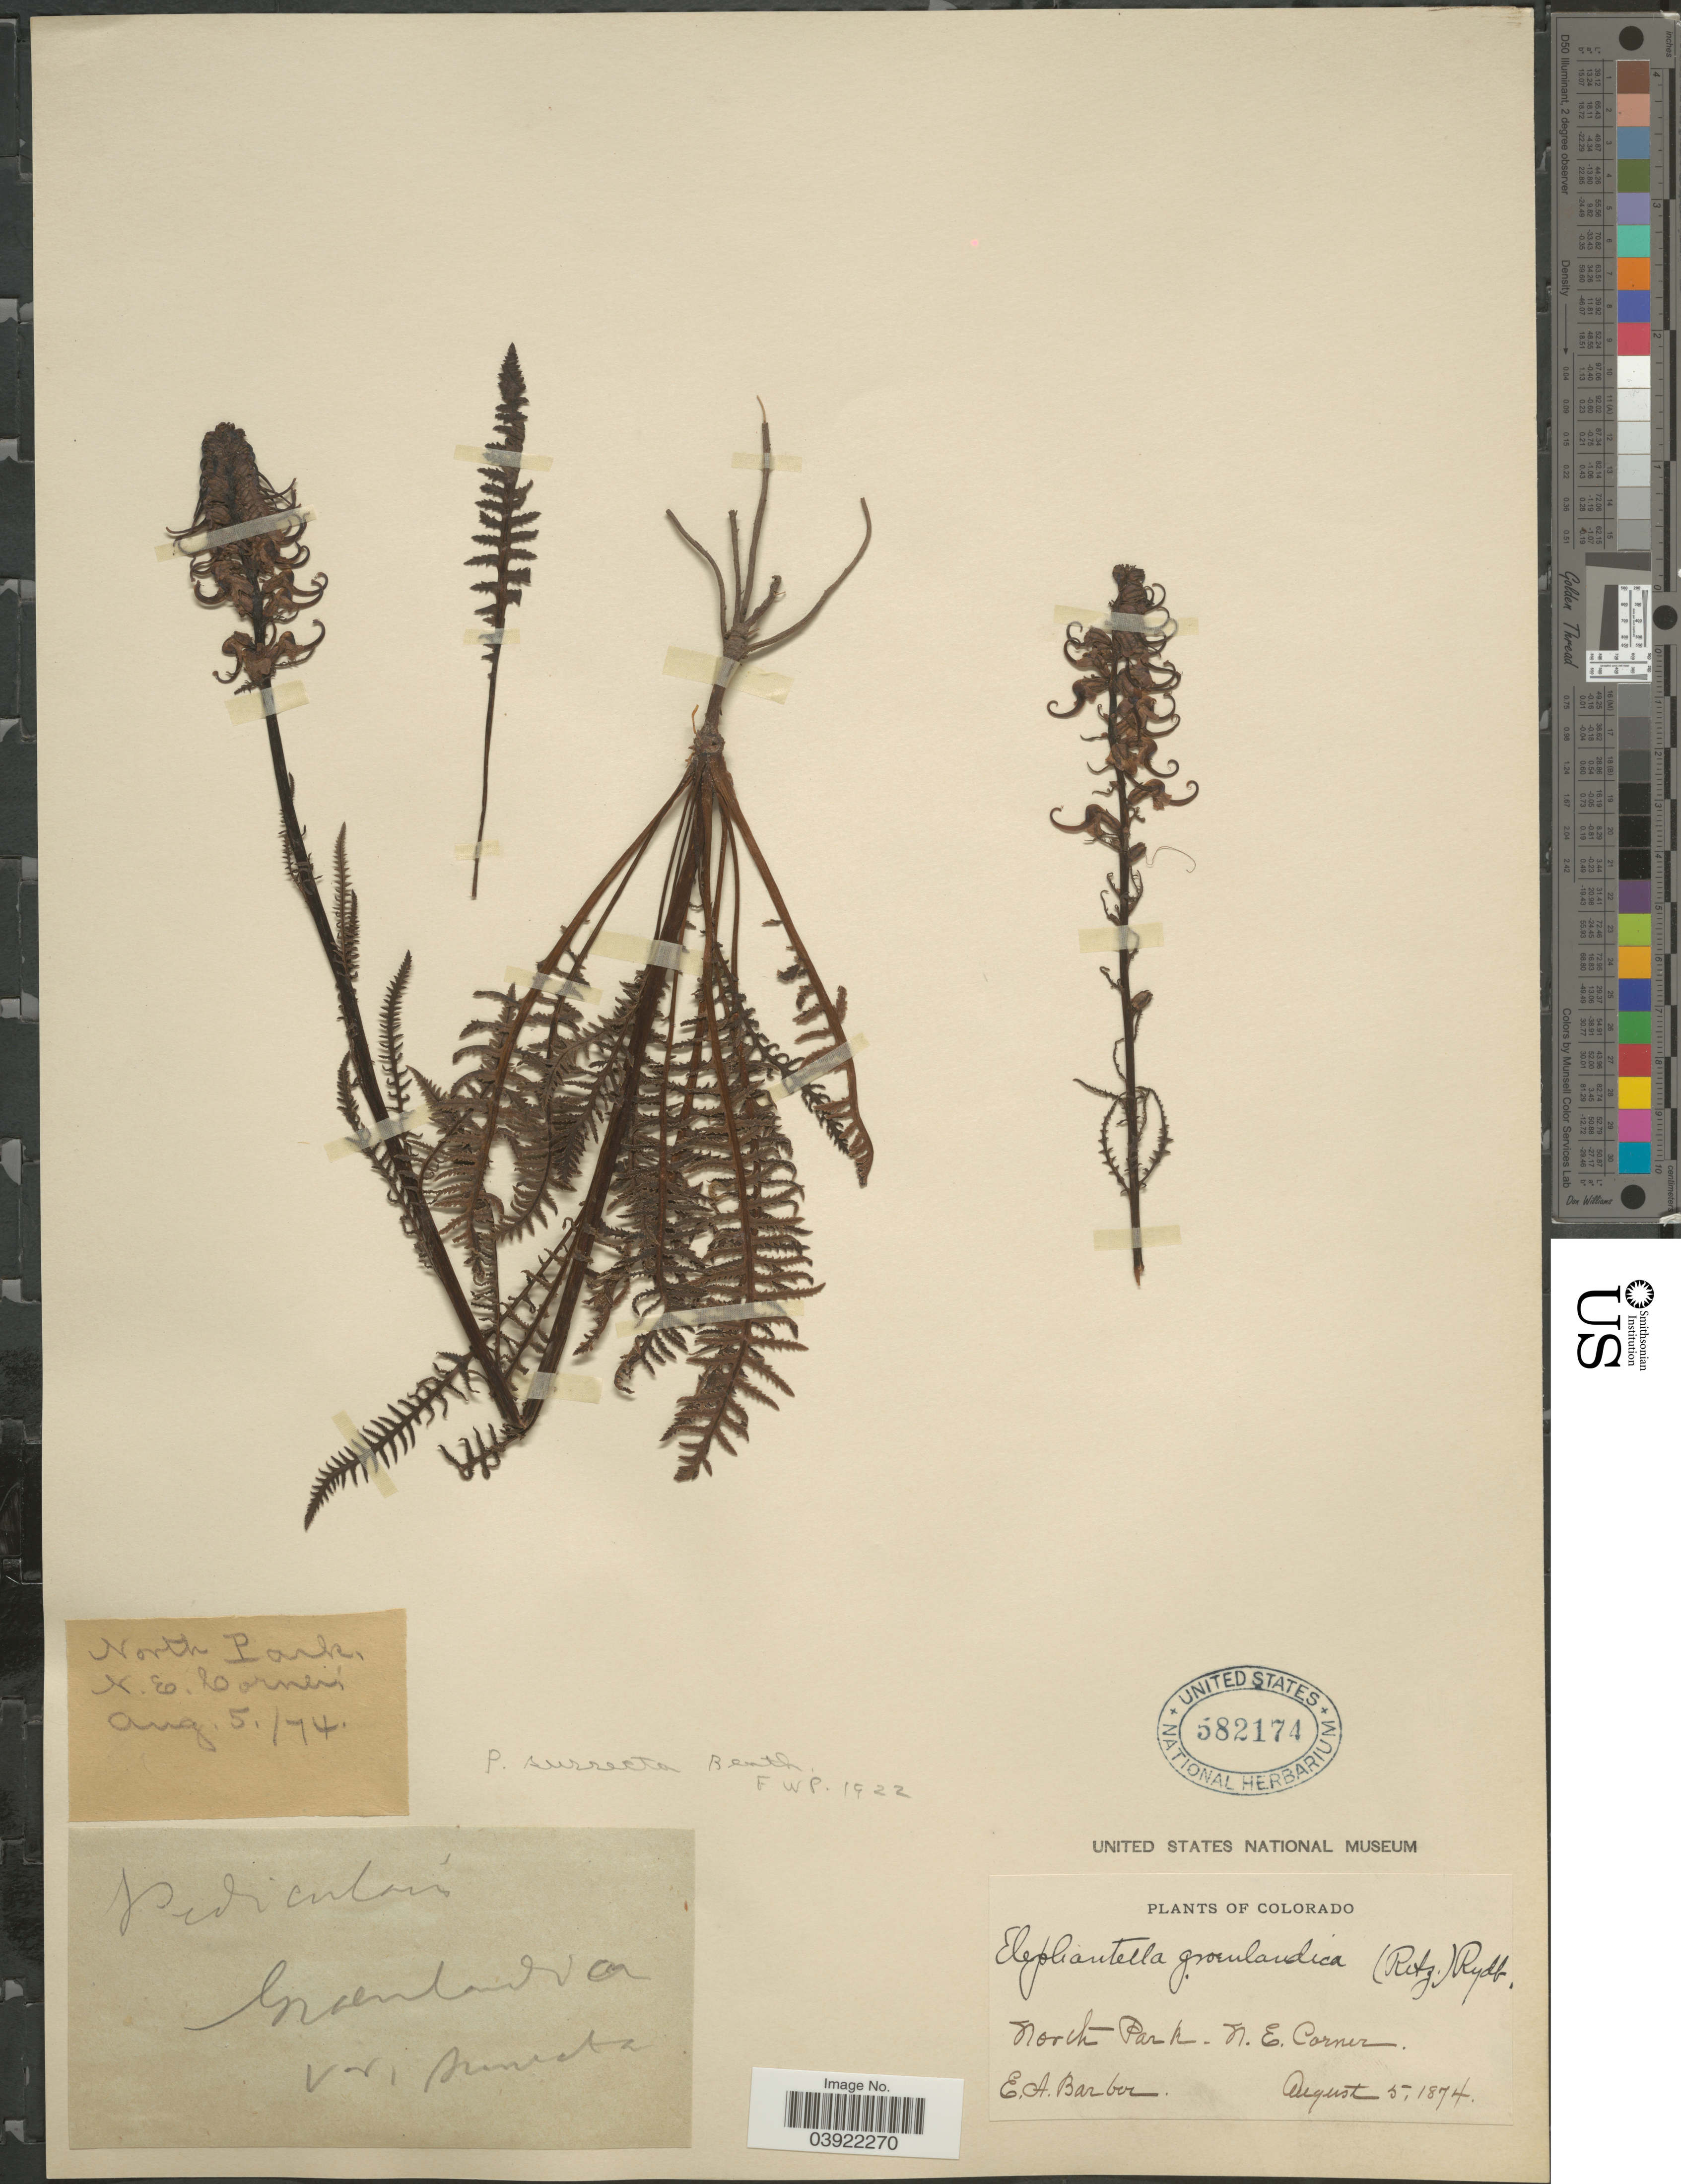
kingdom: Plantae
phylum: Tracheophyta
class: Magnoliopsida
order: Lamiales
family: Orobanchaceae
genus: Pedicularis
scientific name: Pedicularis groenlandica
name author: Retz.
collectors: E. Barber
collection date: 1874-08-05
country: United States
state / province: Colorado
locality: North Park. N.E. Corner.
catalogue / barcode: US 582174